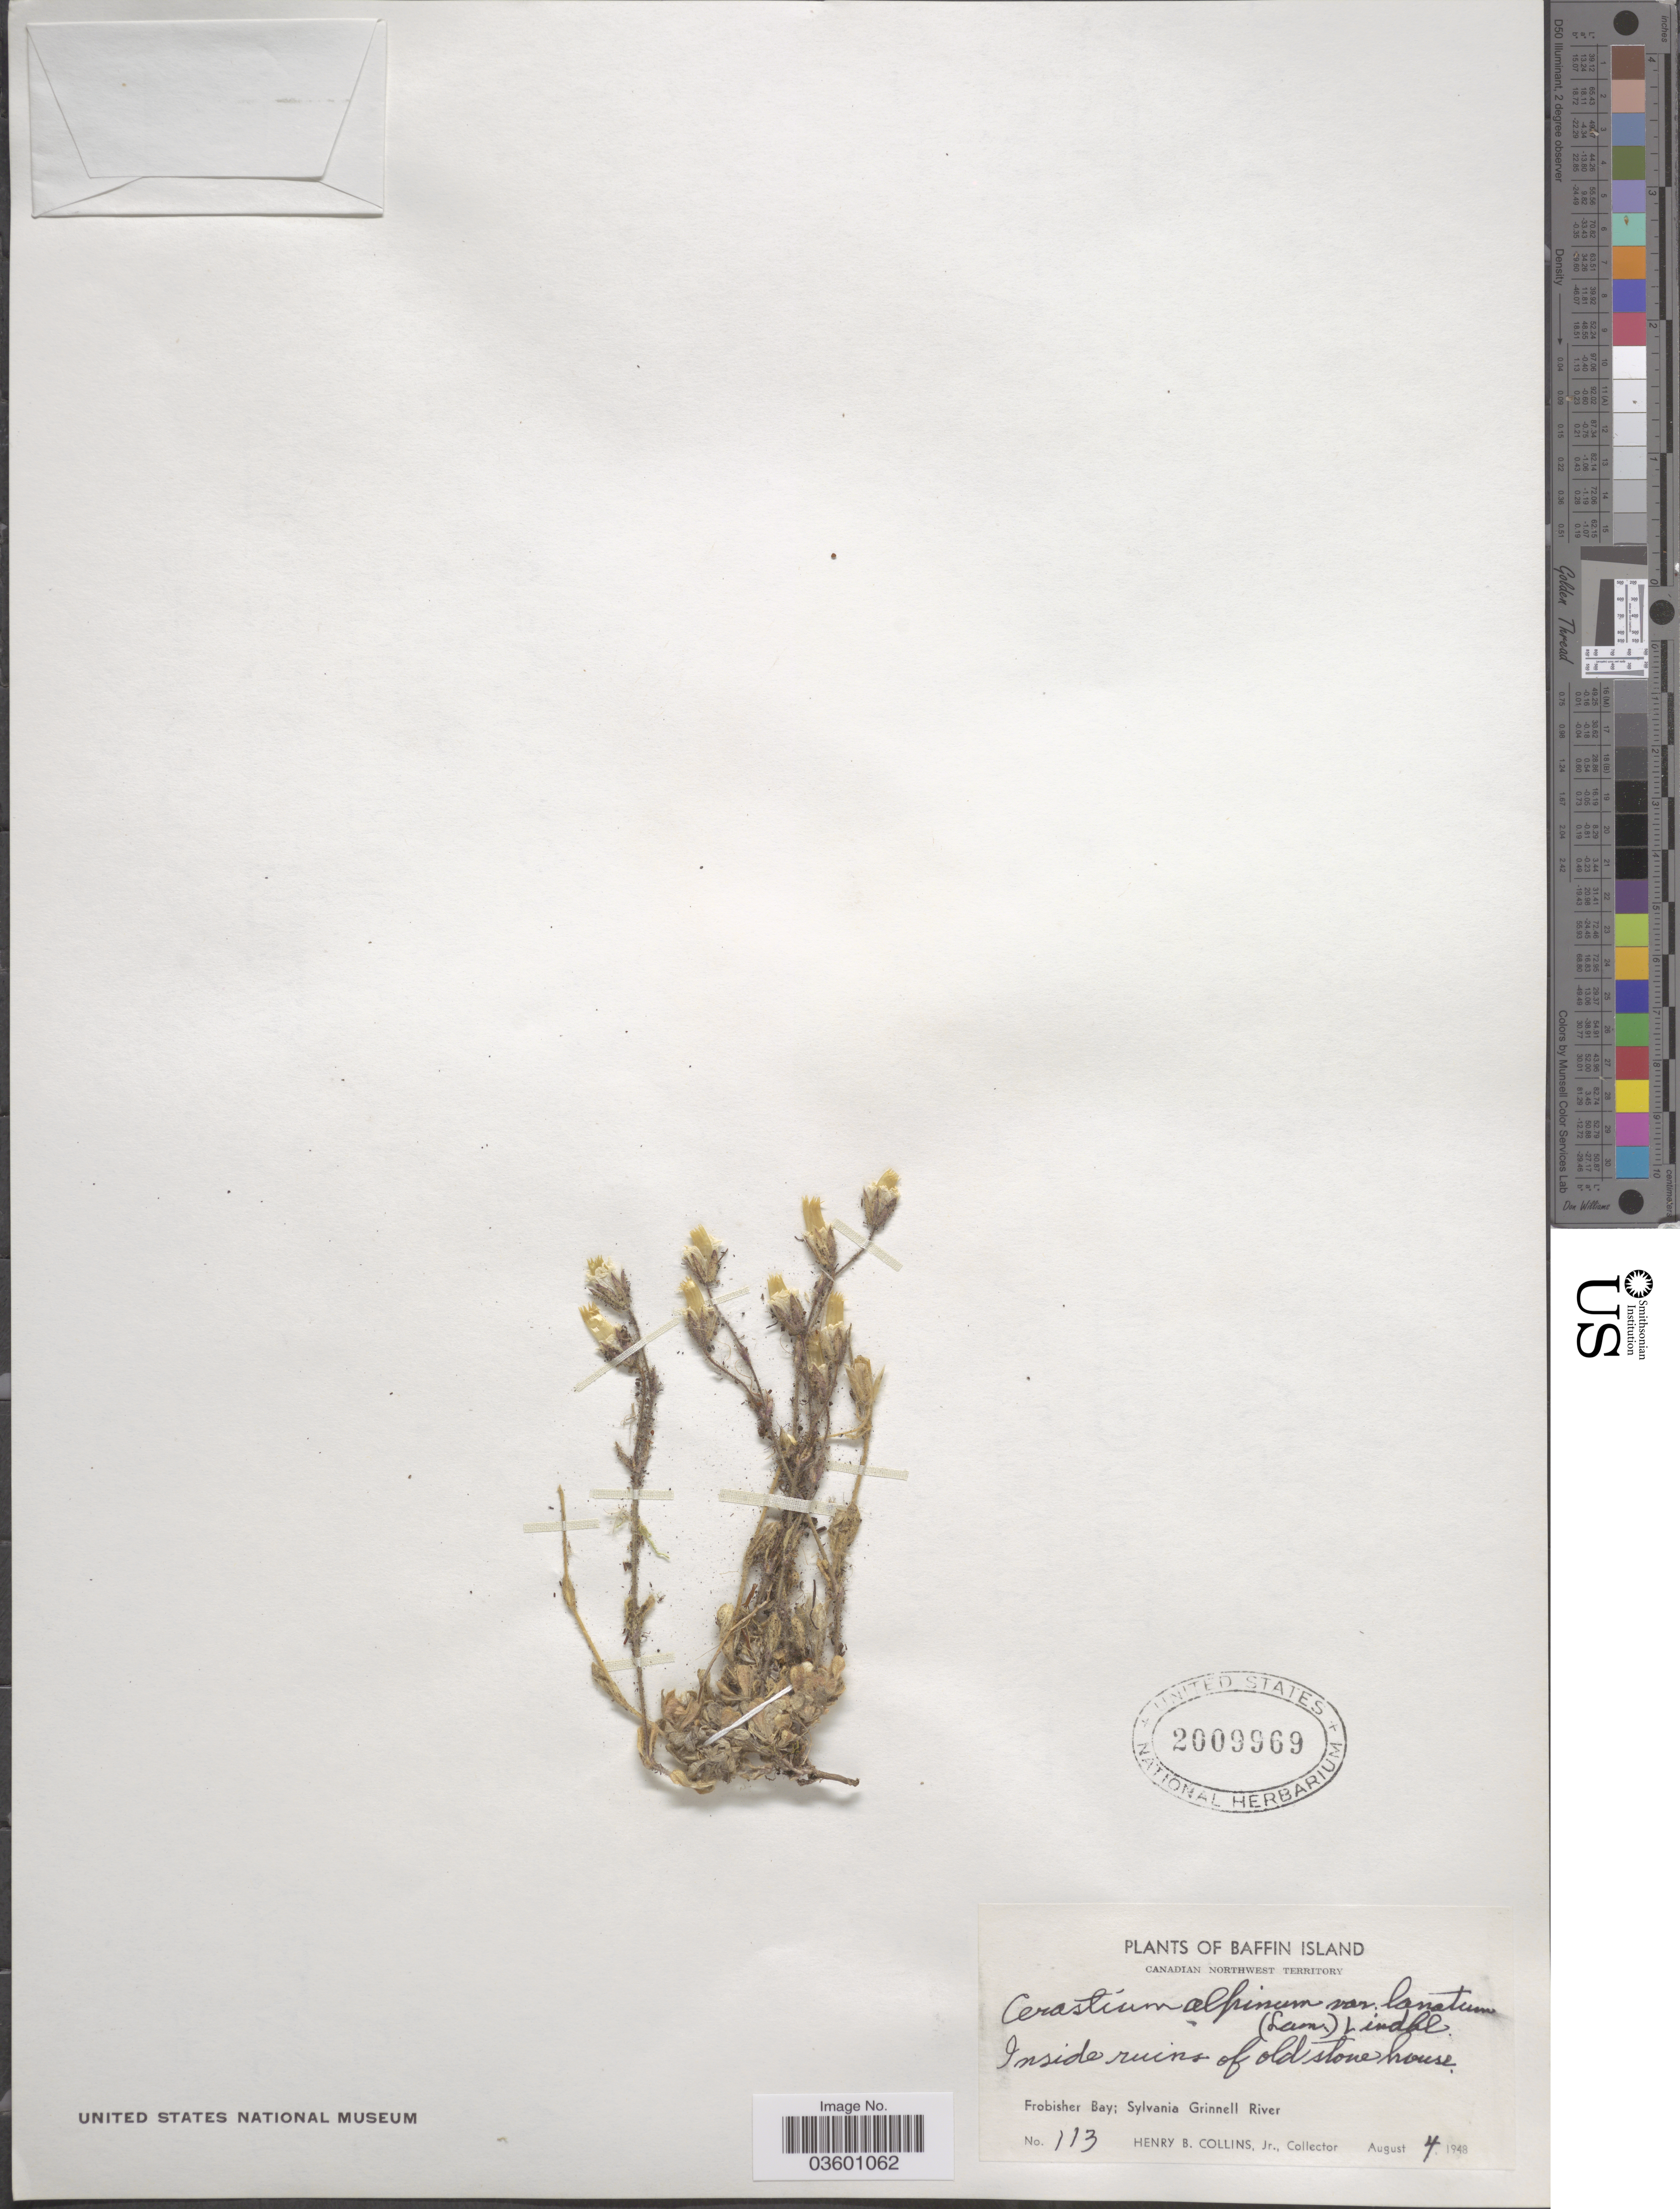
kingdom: Plantae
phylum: Tracheophyta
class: Magnoliopsida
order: Caryophyllales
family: Caryophyllaceae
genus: Cerastium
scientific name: Cerastium alpinum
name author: L.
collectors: H. Collins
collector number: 113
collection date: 1948-08-04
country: Canada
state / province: Northwest Territories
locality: Baffin Island. Inside ruins of old stone house. Frobisher Bay; Sylvania Grinnell River.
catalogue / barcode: US 2009969